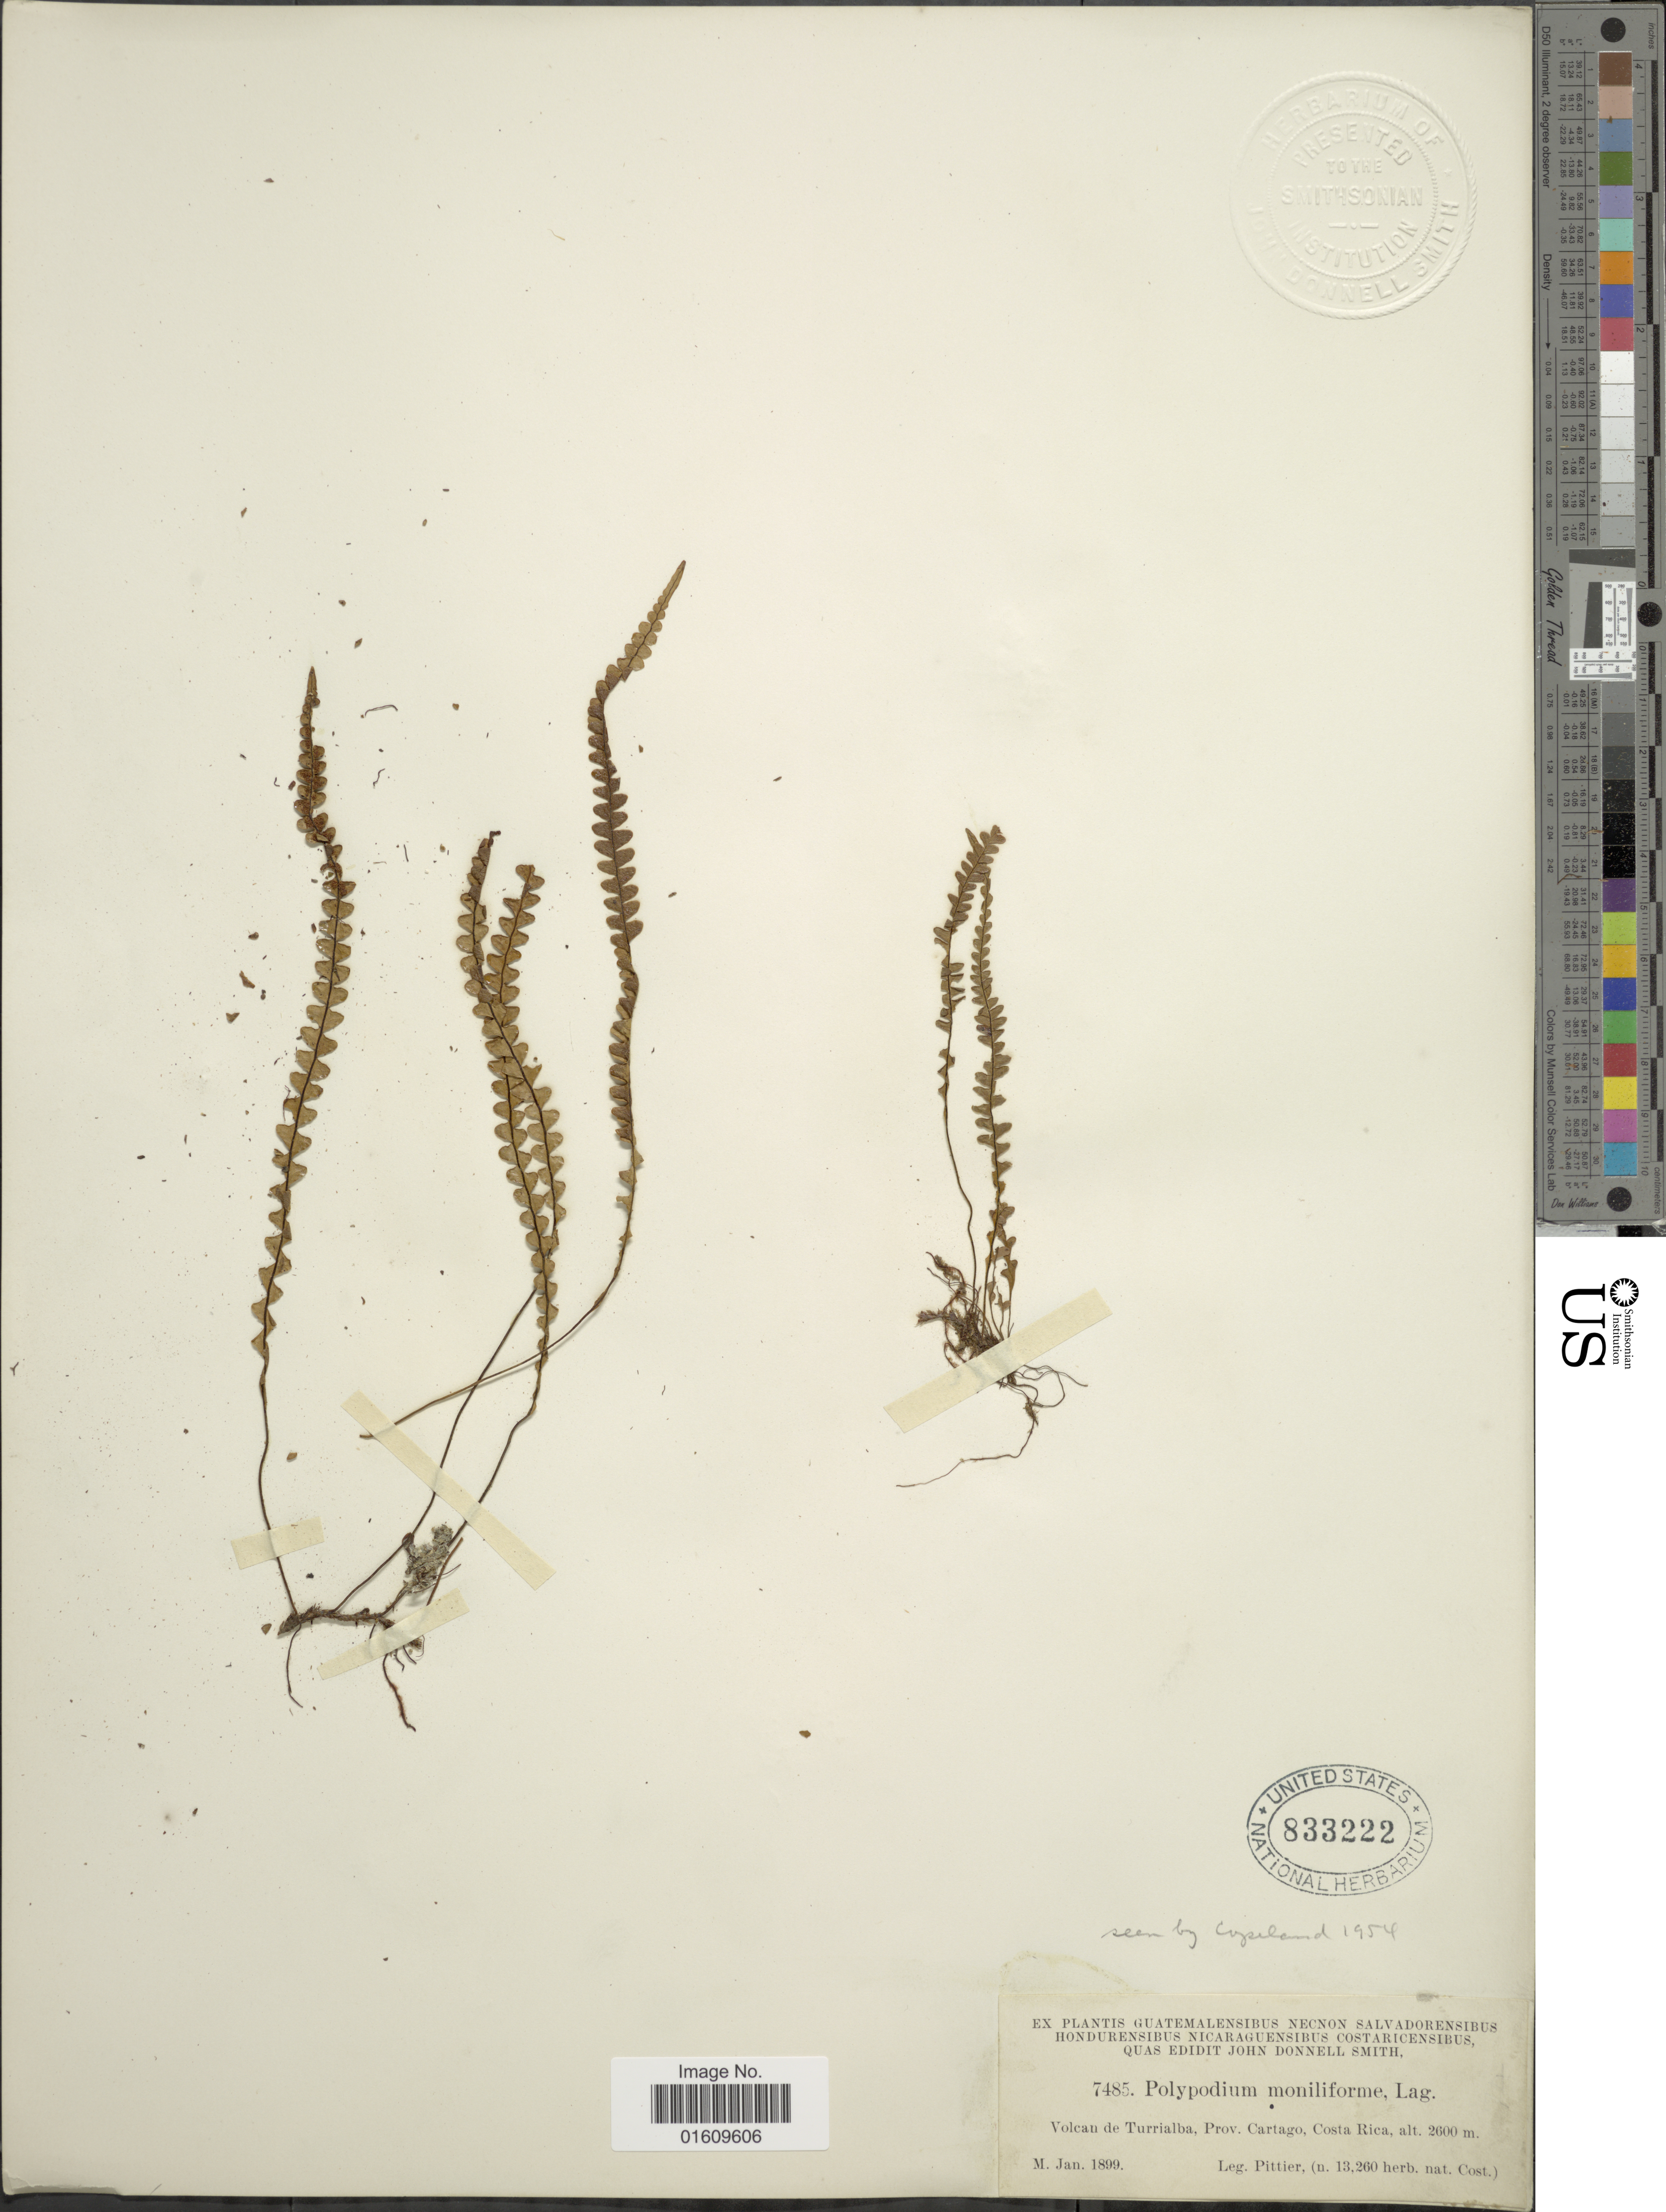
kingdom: Plantae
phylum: Tracheophyta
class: Polypodiopsida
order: Polypodiales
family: Polypodiaceae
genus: Melpomene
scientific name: Melpomene moniliformis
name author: (Lag. ex Sw.) A.R. Sm. & R.C. Moran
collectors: Pittier, --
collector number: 7485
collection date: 1899-01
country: Costa Rica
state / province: Cartago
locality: Volcan de Turrialba, Prov. Cartago, Coasta Rica.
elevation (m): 2600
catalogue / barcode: US 833222